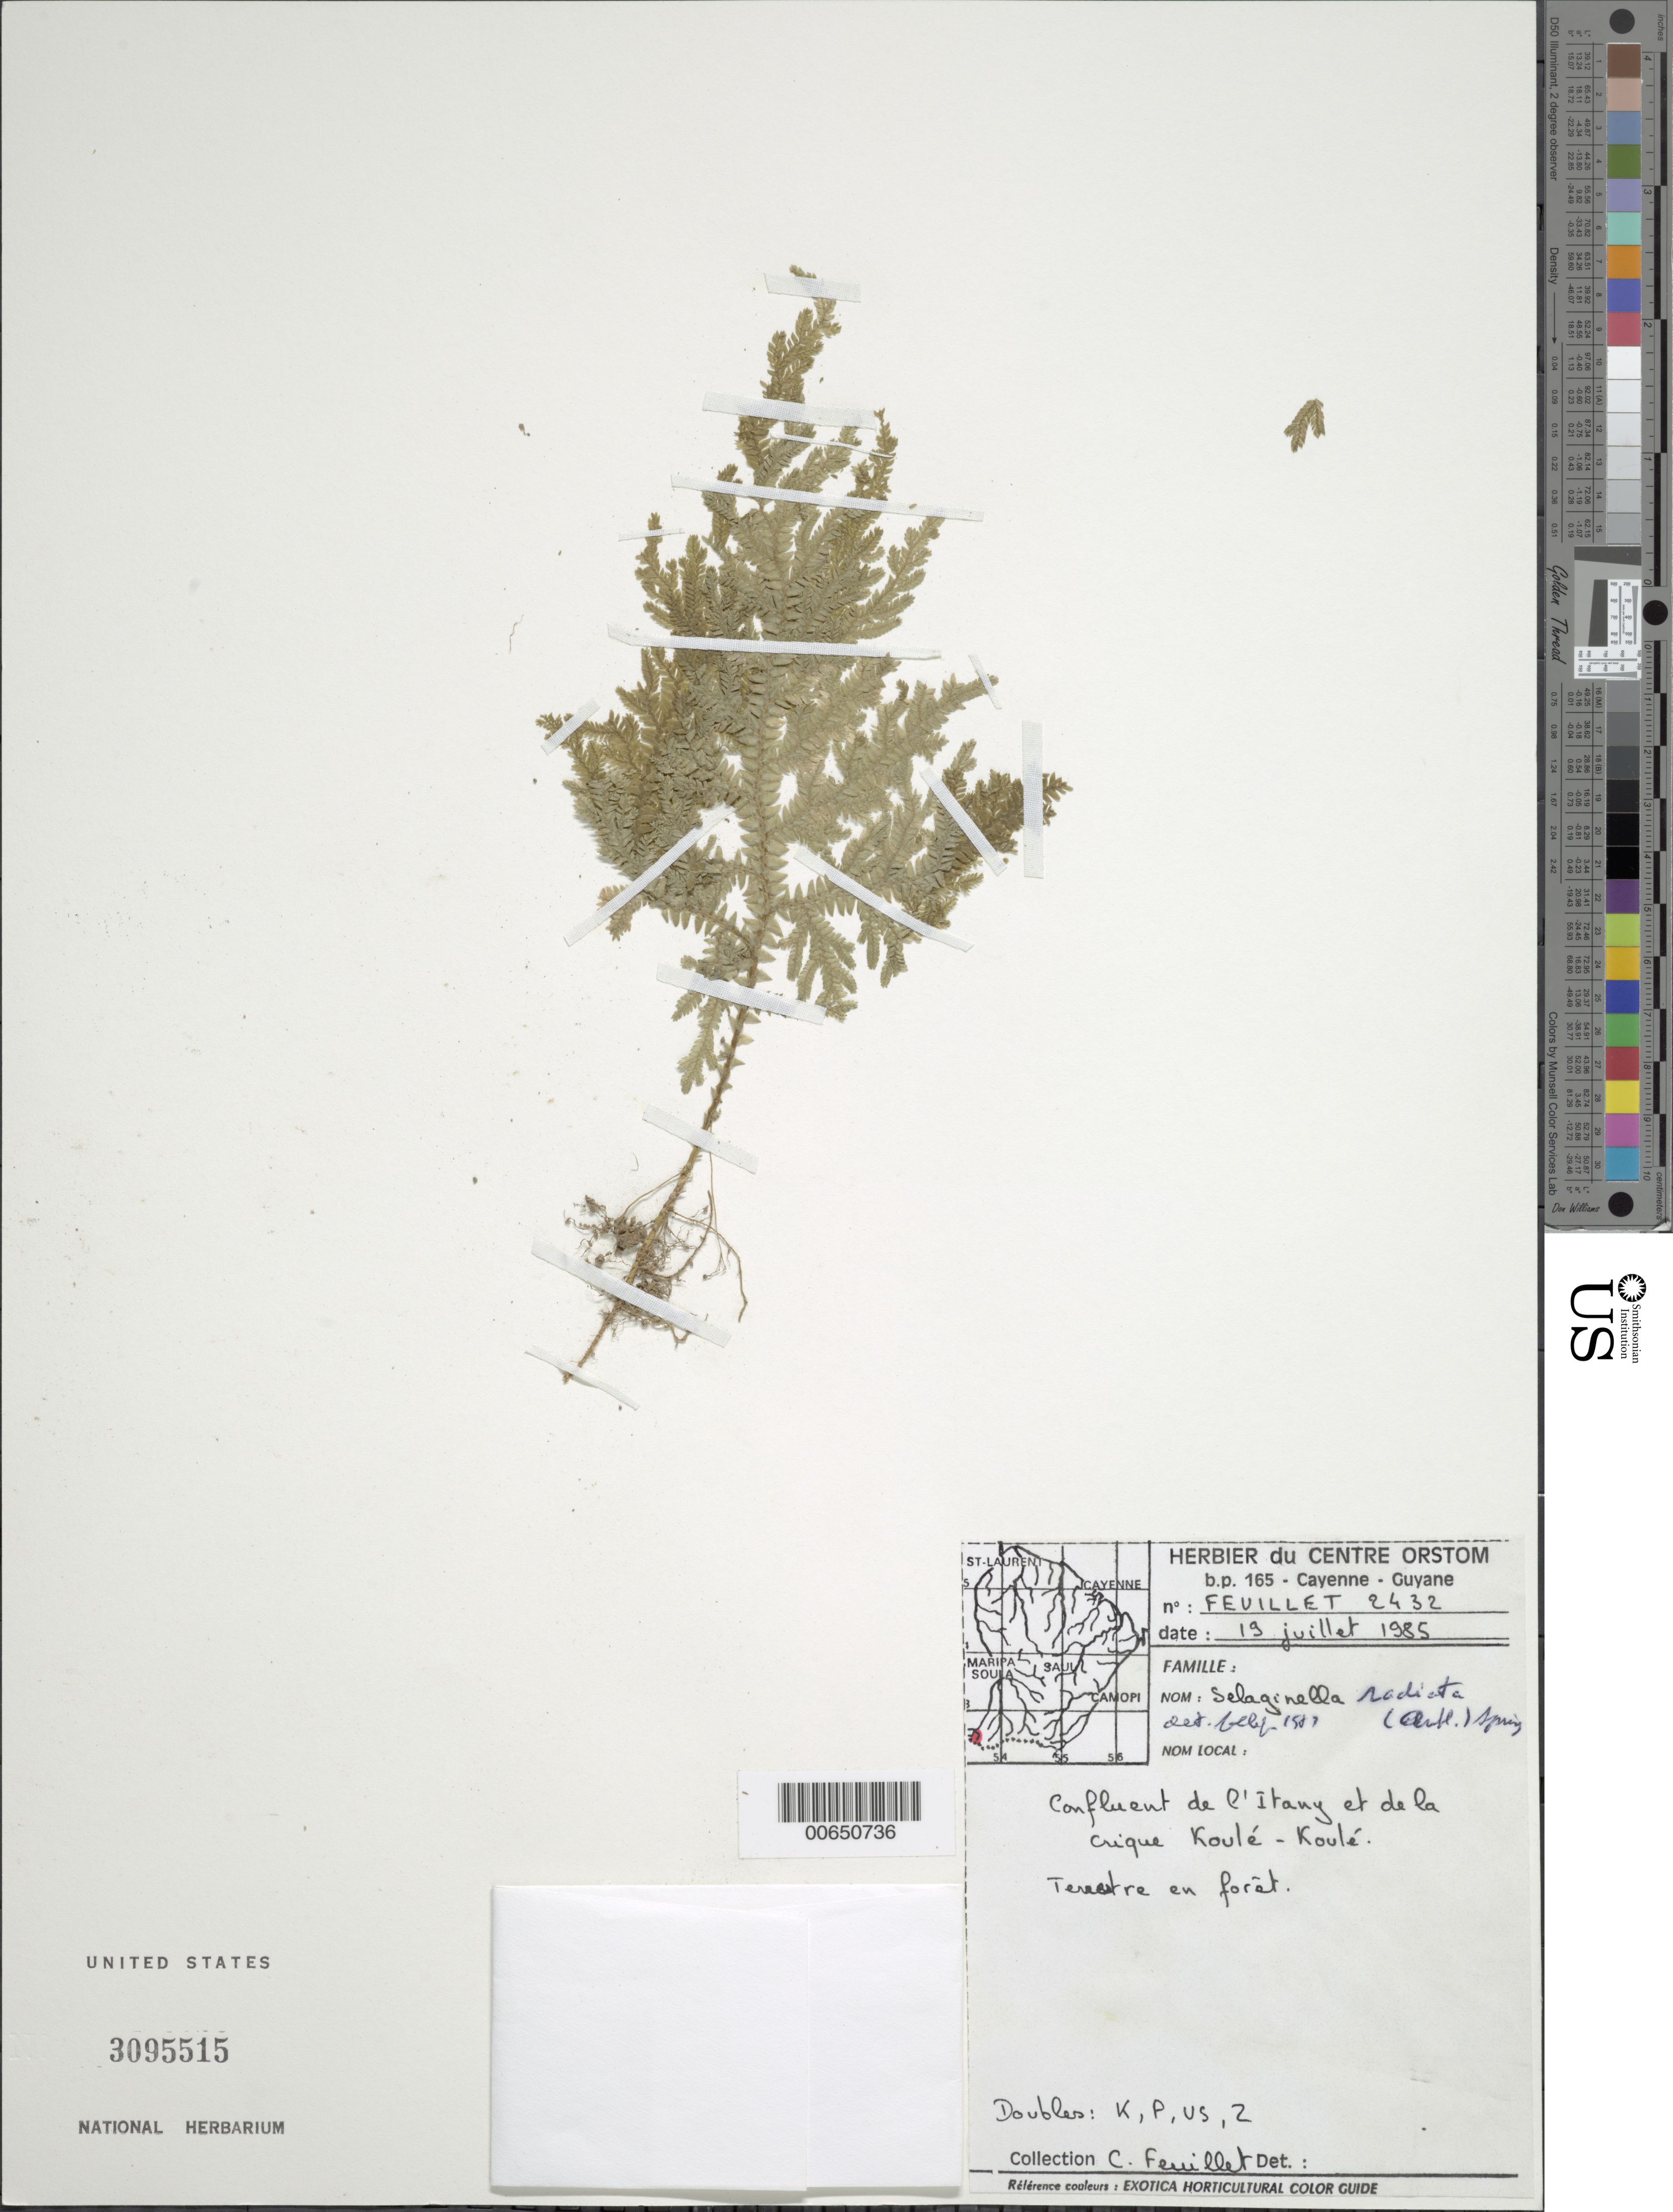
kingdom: Plantae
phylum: Tracheophyta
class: Lycopodiopsida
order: Selaginellales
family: Selaginellaceae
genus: Selaginella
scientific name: Selaginella radiata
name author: (Aubl.) Spring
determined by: Lellinger, David B., (BOT), Smithsonian Institution - National Museum of Natural History (UNITED STATES)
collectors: C. Feuillet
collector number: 2432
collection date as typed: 19-Jul-85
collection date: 1985-07-19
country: French Guiana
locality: Rivière Itany, confluent avec de la crique Koulé-Koulé, Monts Tumuc-Humac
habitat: Forest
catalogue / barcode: US 3095515